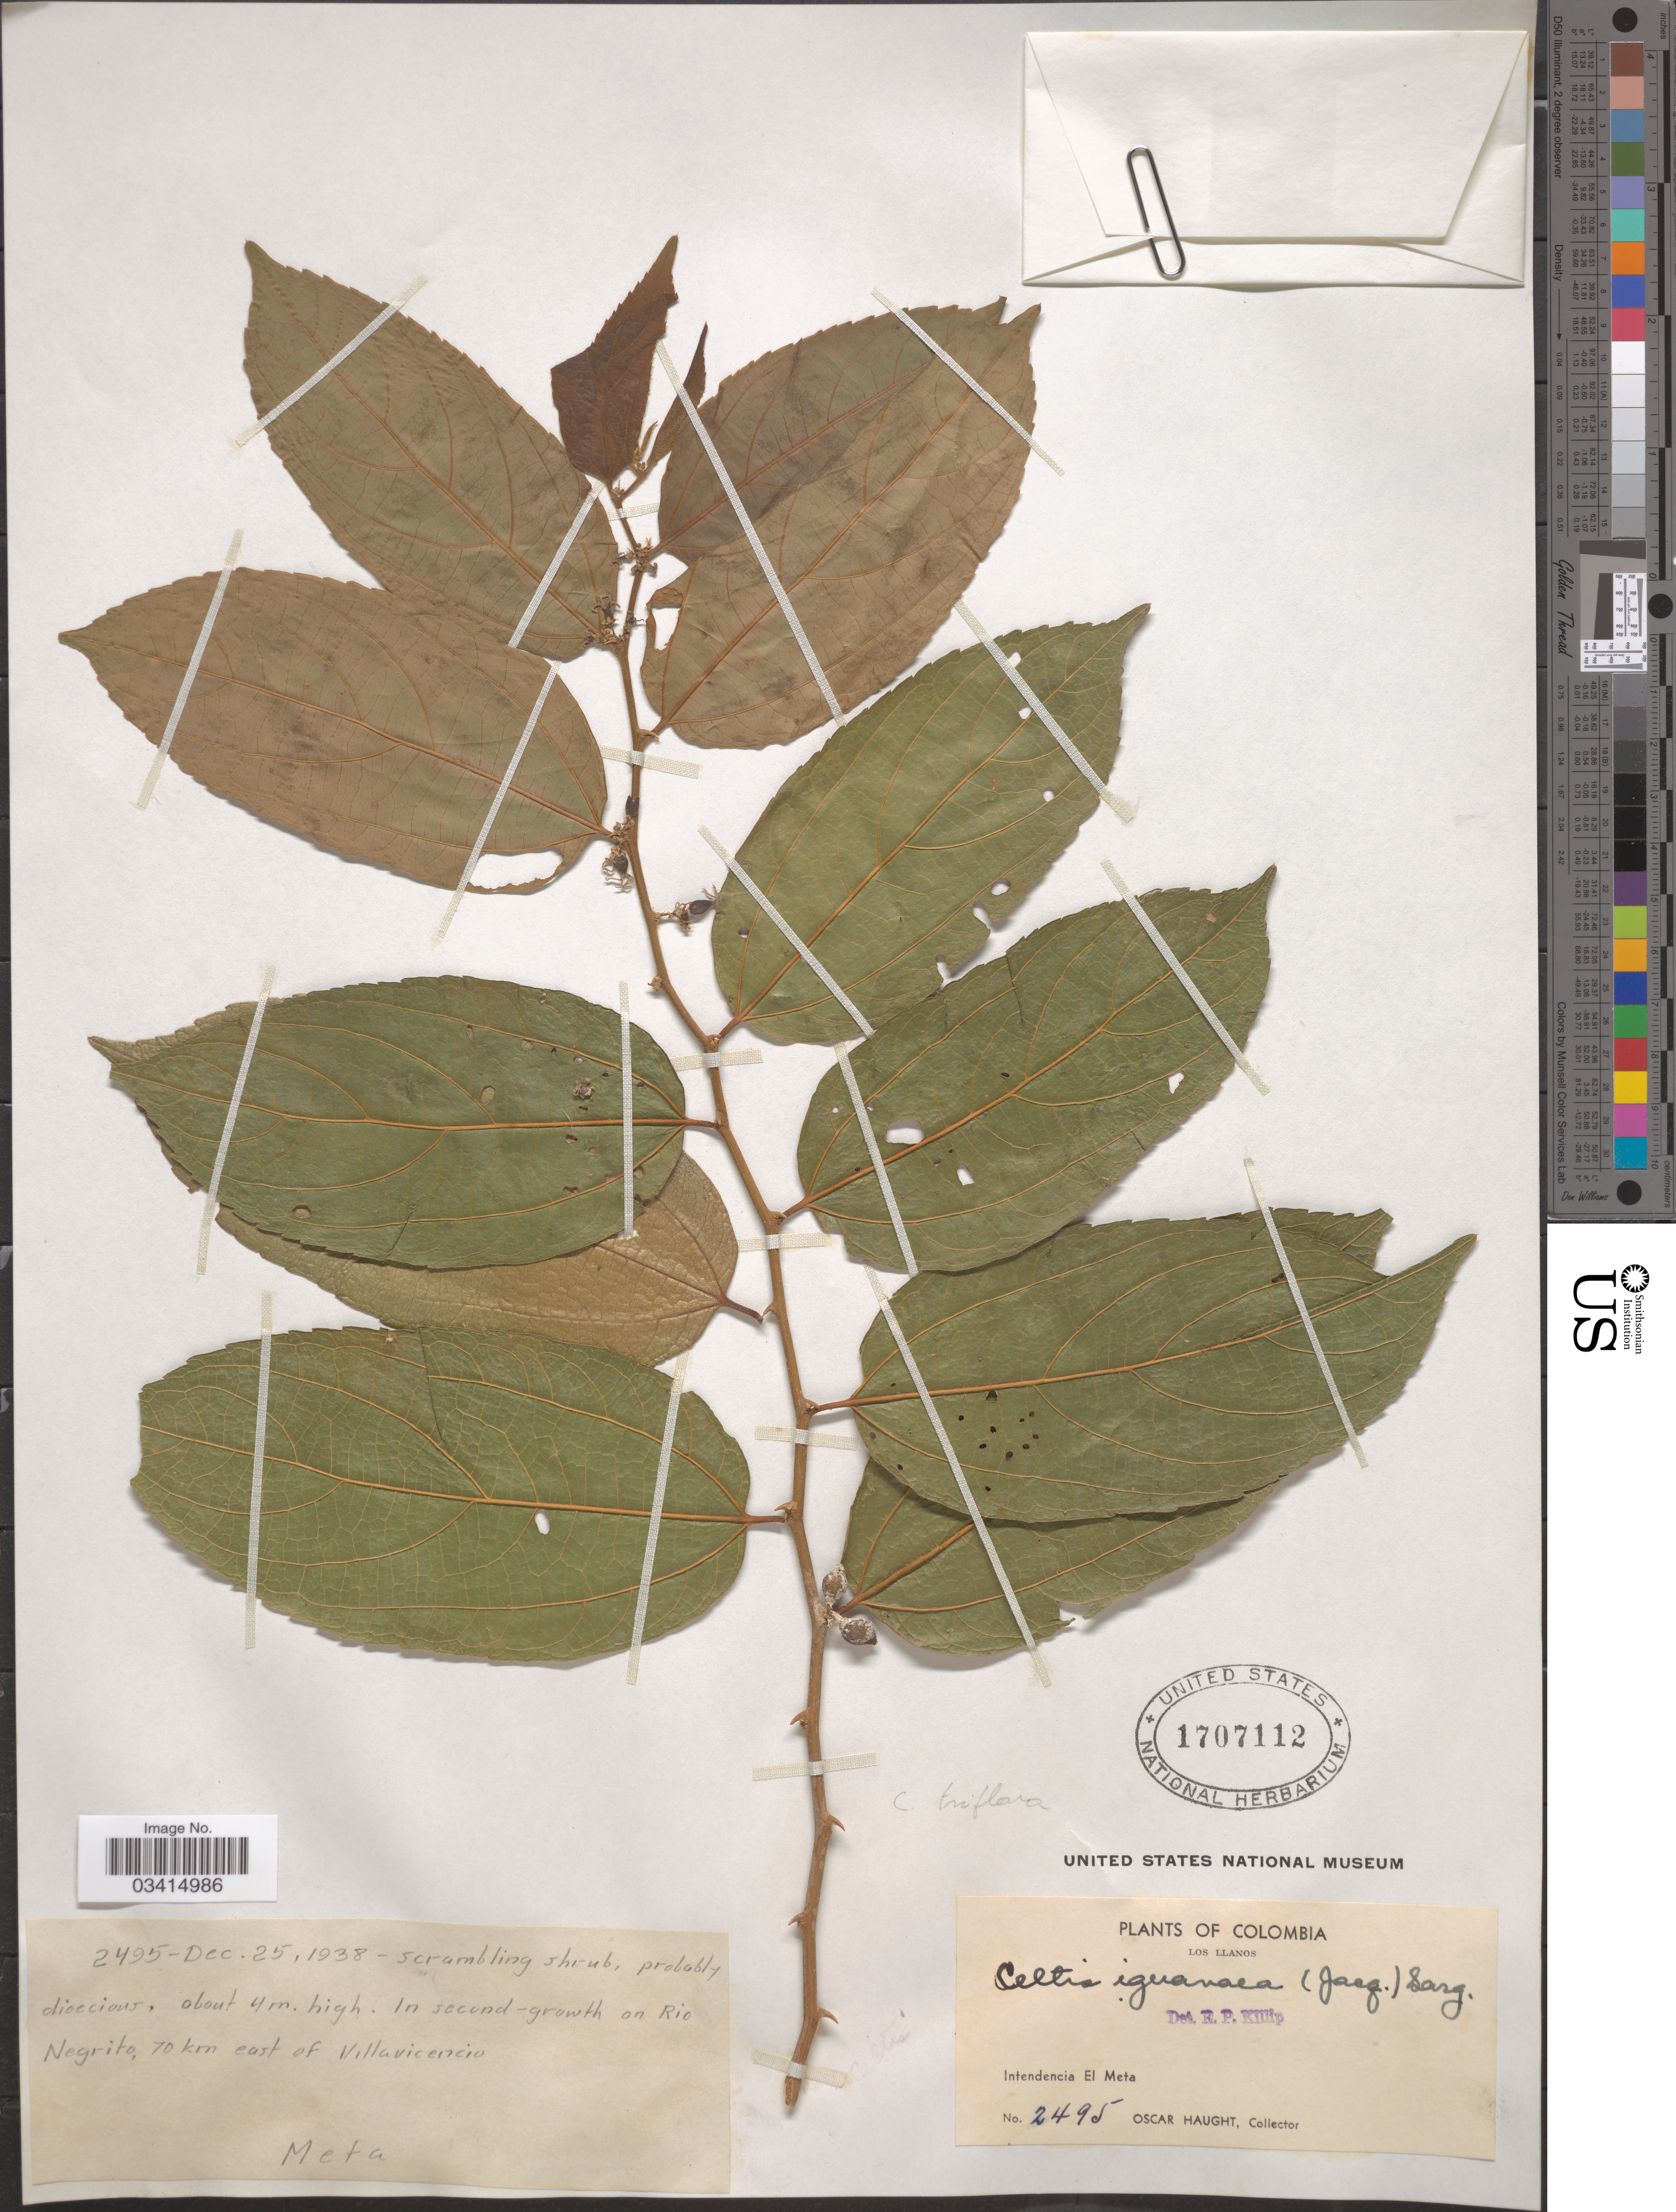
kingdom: Plantae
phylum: Tracheophyta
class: Magnoliopsida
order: Rosales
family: Cannabaceae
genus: Celtis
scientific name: Celtis triflora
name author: (Klotzsch) Ruiz ex Miq.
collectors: O. Haught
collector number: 2495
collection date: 1938-12-25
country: Colombia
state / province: Meta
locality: Los Llanos. Intendencia El Meta. On Rio Negrito, 70 km east of Villavicencio.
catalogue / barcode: US 1707112